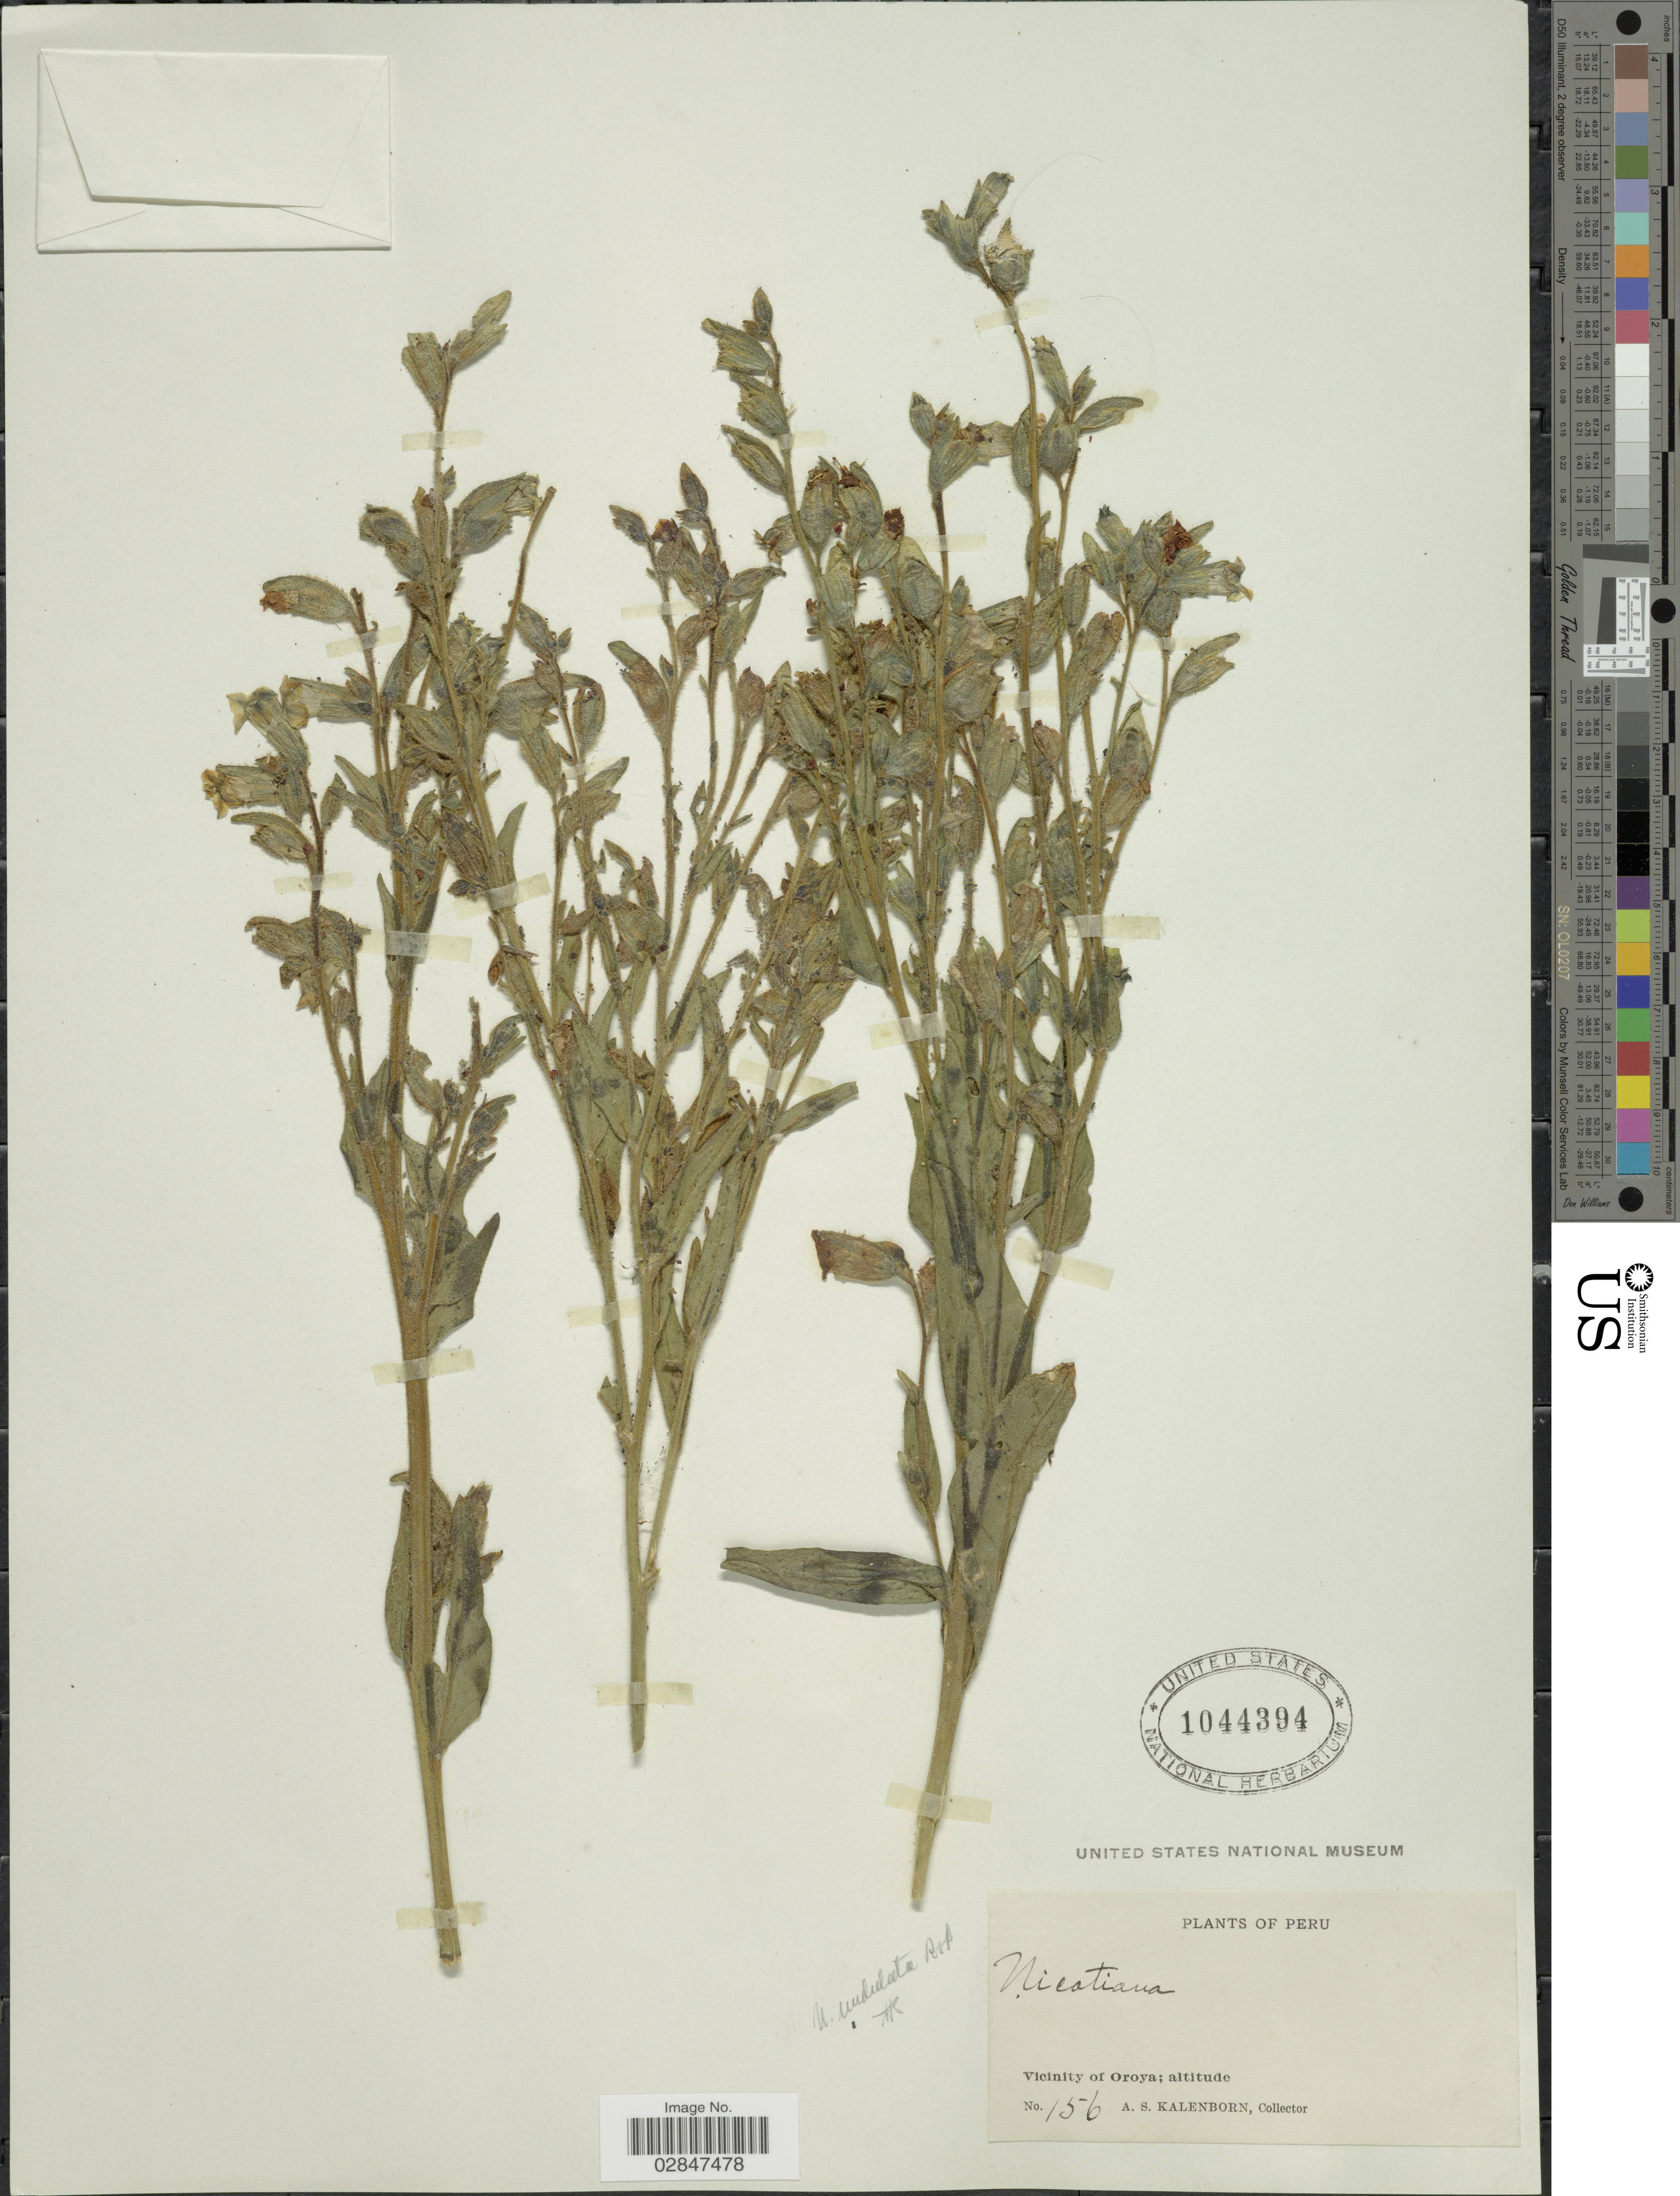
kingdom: Plantae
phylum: Tracheophyta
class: Magnoliopsida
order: Solanales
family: Solanaceae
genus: Nicotiana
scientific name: Nicotiana undulata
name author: Ruiz & Pav.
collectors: A. Kalenborn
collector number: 156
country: Peru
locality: Vicinity of Oroya.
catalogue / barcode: US 1044394